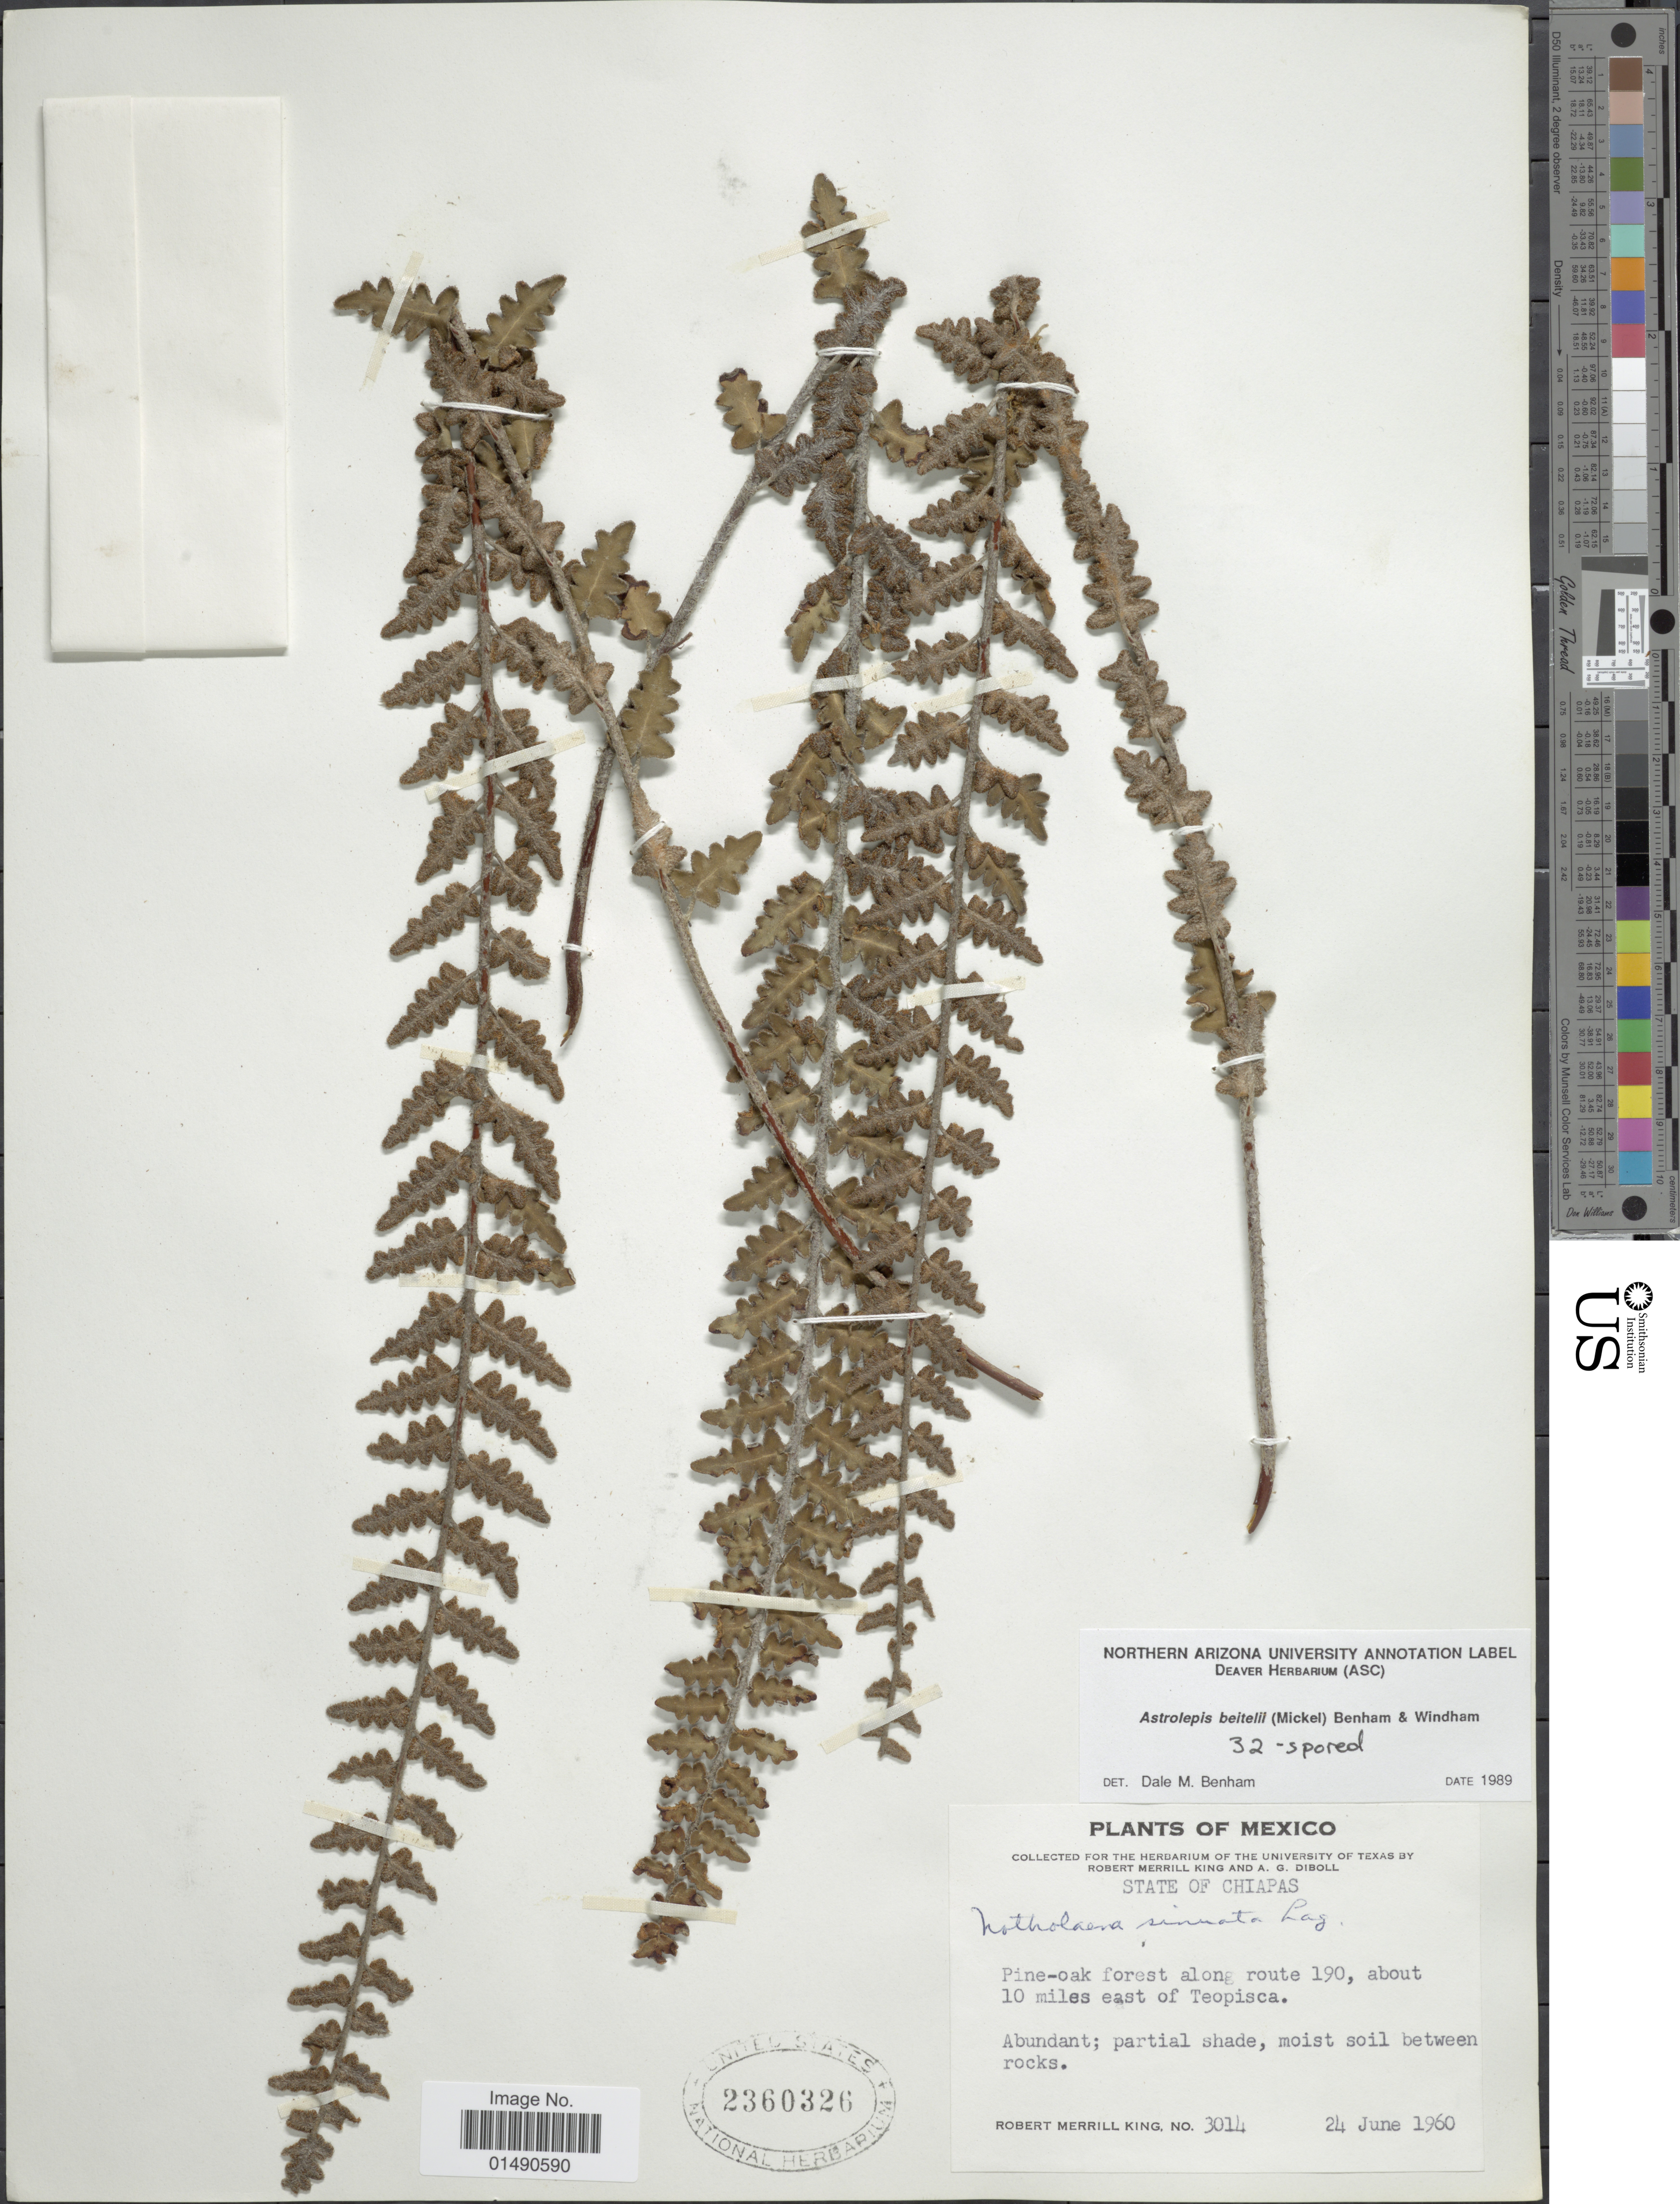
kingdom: Plantae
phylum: Tracheophyta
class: Polypodiopsida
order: Polypodiales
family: Pteridaceae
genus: Astrolepis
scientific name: Astrolepis laevis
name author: (Mart. & Ikonn.-Gal.) Mickel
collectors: R. M. King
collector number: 3014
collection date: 1960-06-21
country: Mexico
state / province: Chiapas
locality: Pine-Oak forest along route 190. about 10 miles east of Teopisca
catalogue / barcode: US 2360326